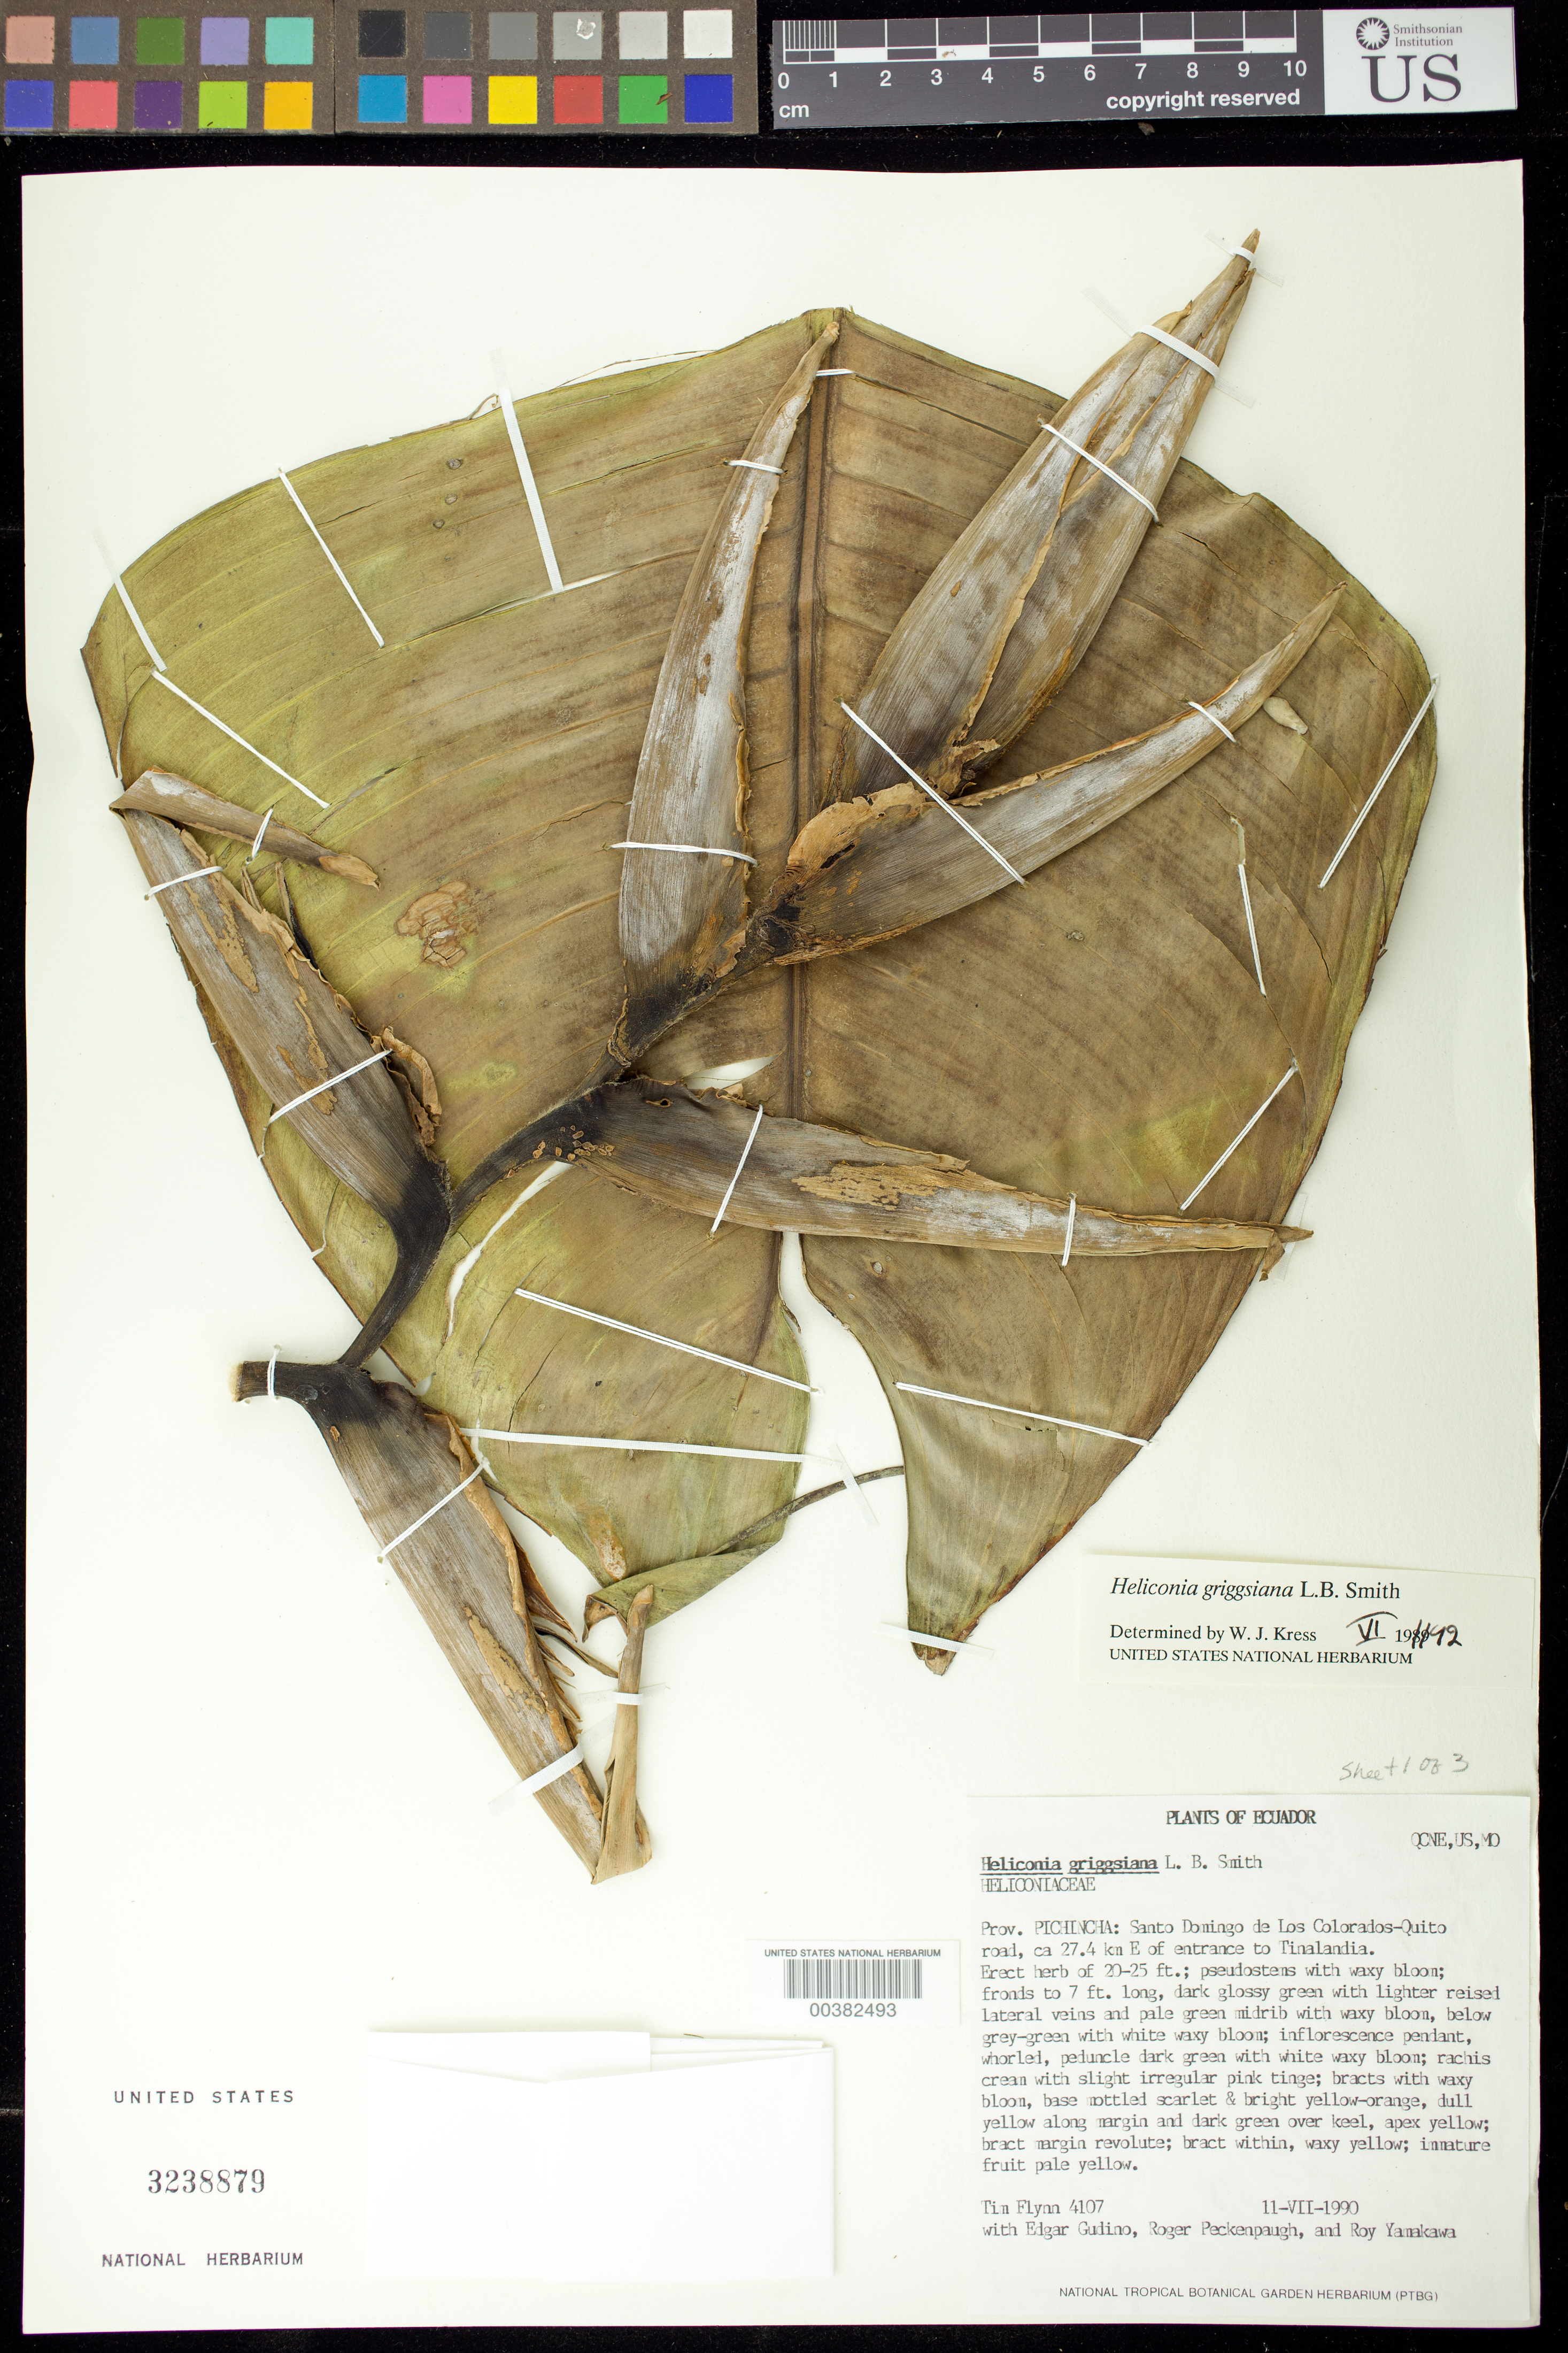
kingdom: Plantae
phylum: Tracheophyta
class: Liliopsida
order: Zingiberales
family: Heliconiaceae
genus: Heliconia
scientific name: Heliconia griggsiana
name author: L.B. Sm.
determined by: Kress, W. J., (US), Smithsonian Institution - National Museum of Natural History (UNITED STATES)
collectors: T. W. Flynn, E. Gudiño, R. Peckinpaugh & R. Yamakawa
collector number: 4107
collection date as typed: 07 Jul 1990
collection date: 1990-07-07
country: Ecuador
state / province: Pichincha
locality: Santo Domingo de los Colorados - quito road. E of Entrance to tinalandia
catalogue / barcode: US 3238879